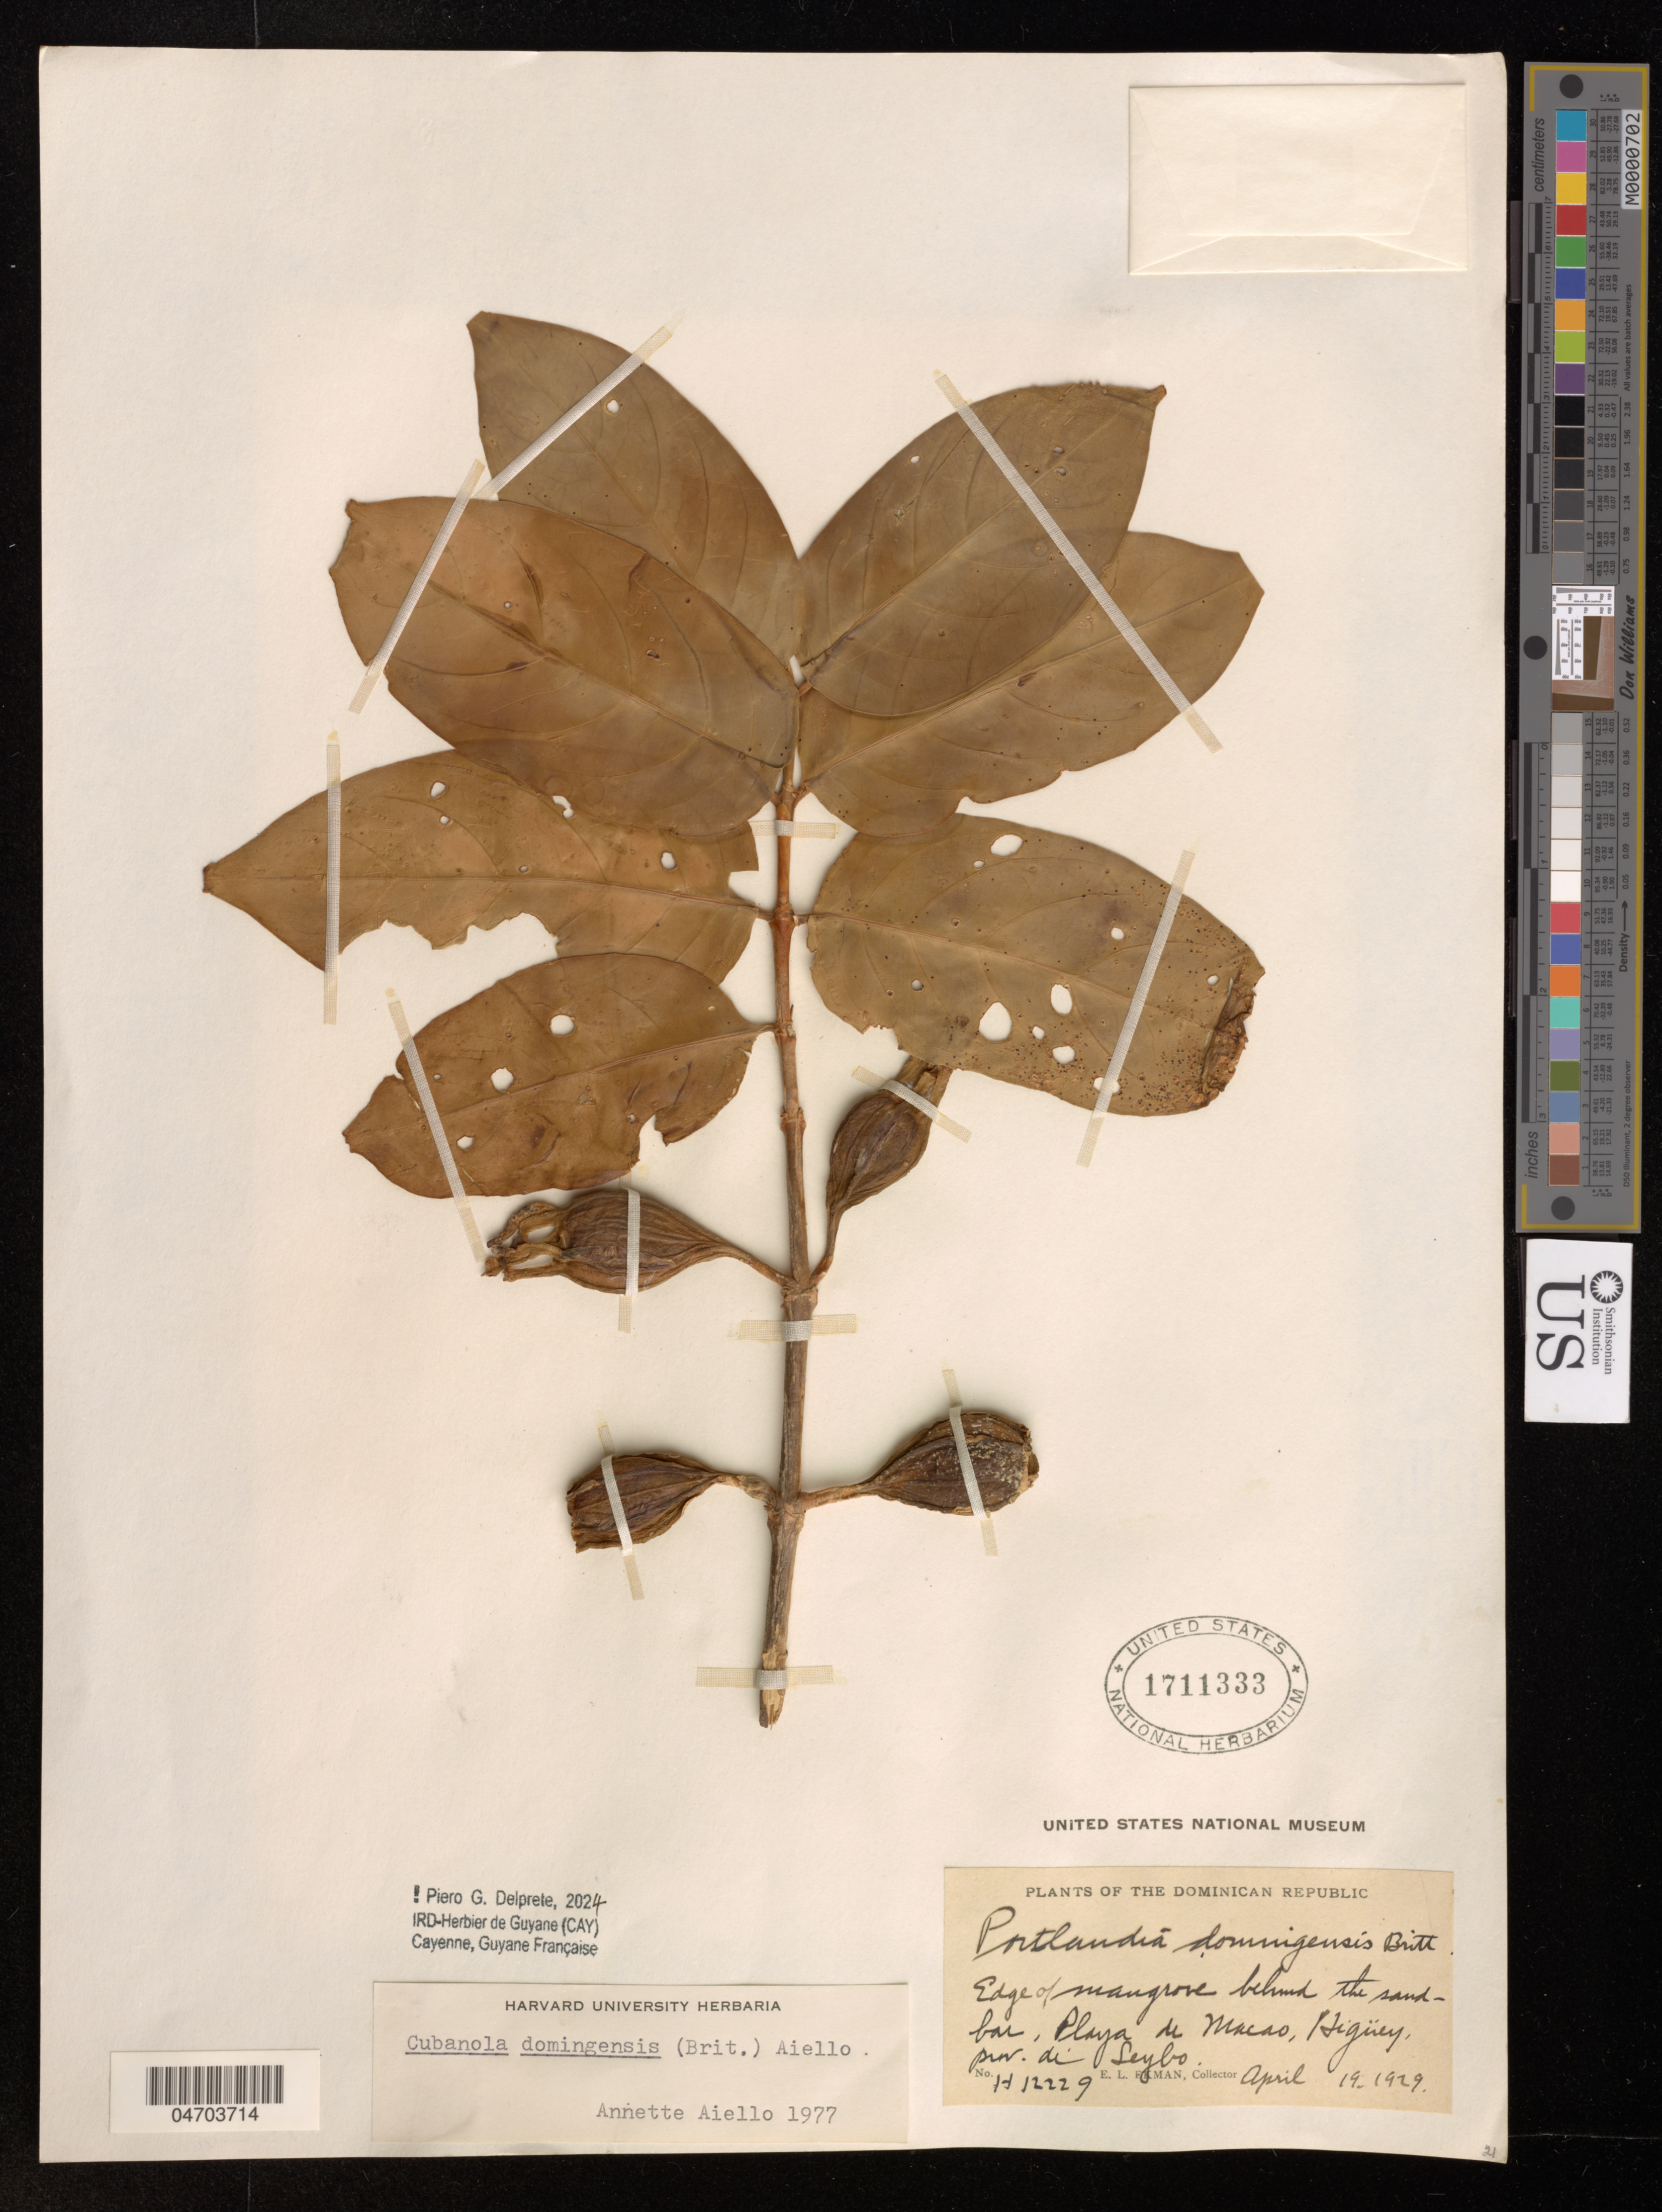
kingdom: Plantae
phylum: Tracheophyta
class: Magnoliopsida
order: Gentianales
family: Rubiaceae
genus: Cubanola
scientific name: Cubanola domingensis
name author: (Britton) Aiello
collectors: E. Ekman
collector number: H 12229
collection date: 1929-04-19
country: Dominican Republic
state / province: Macau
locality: Dominican Republic, Playa de Macao, Higüey, prov. di Seybo.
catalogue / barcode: US 1711333